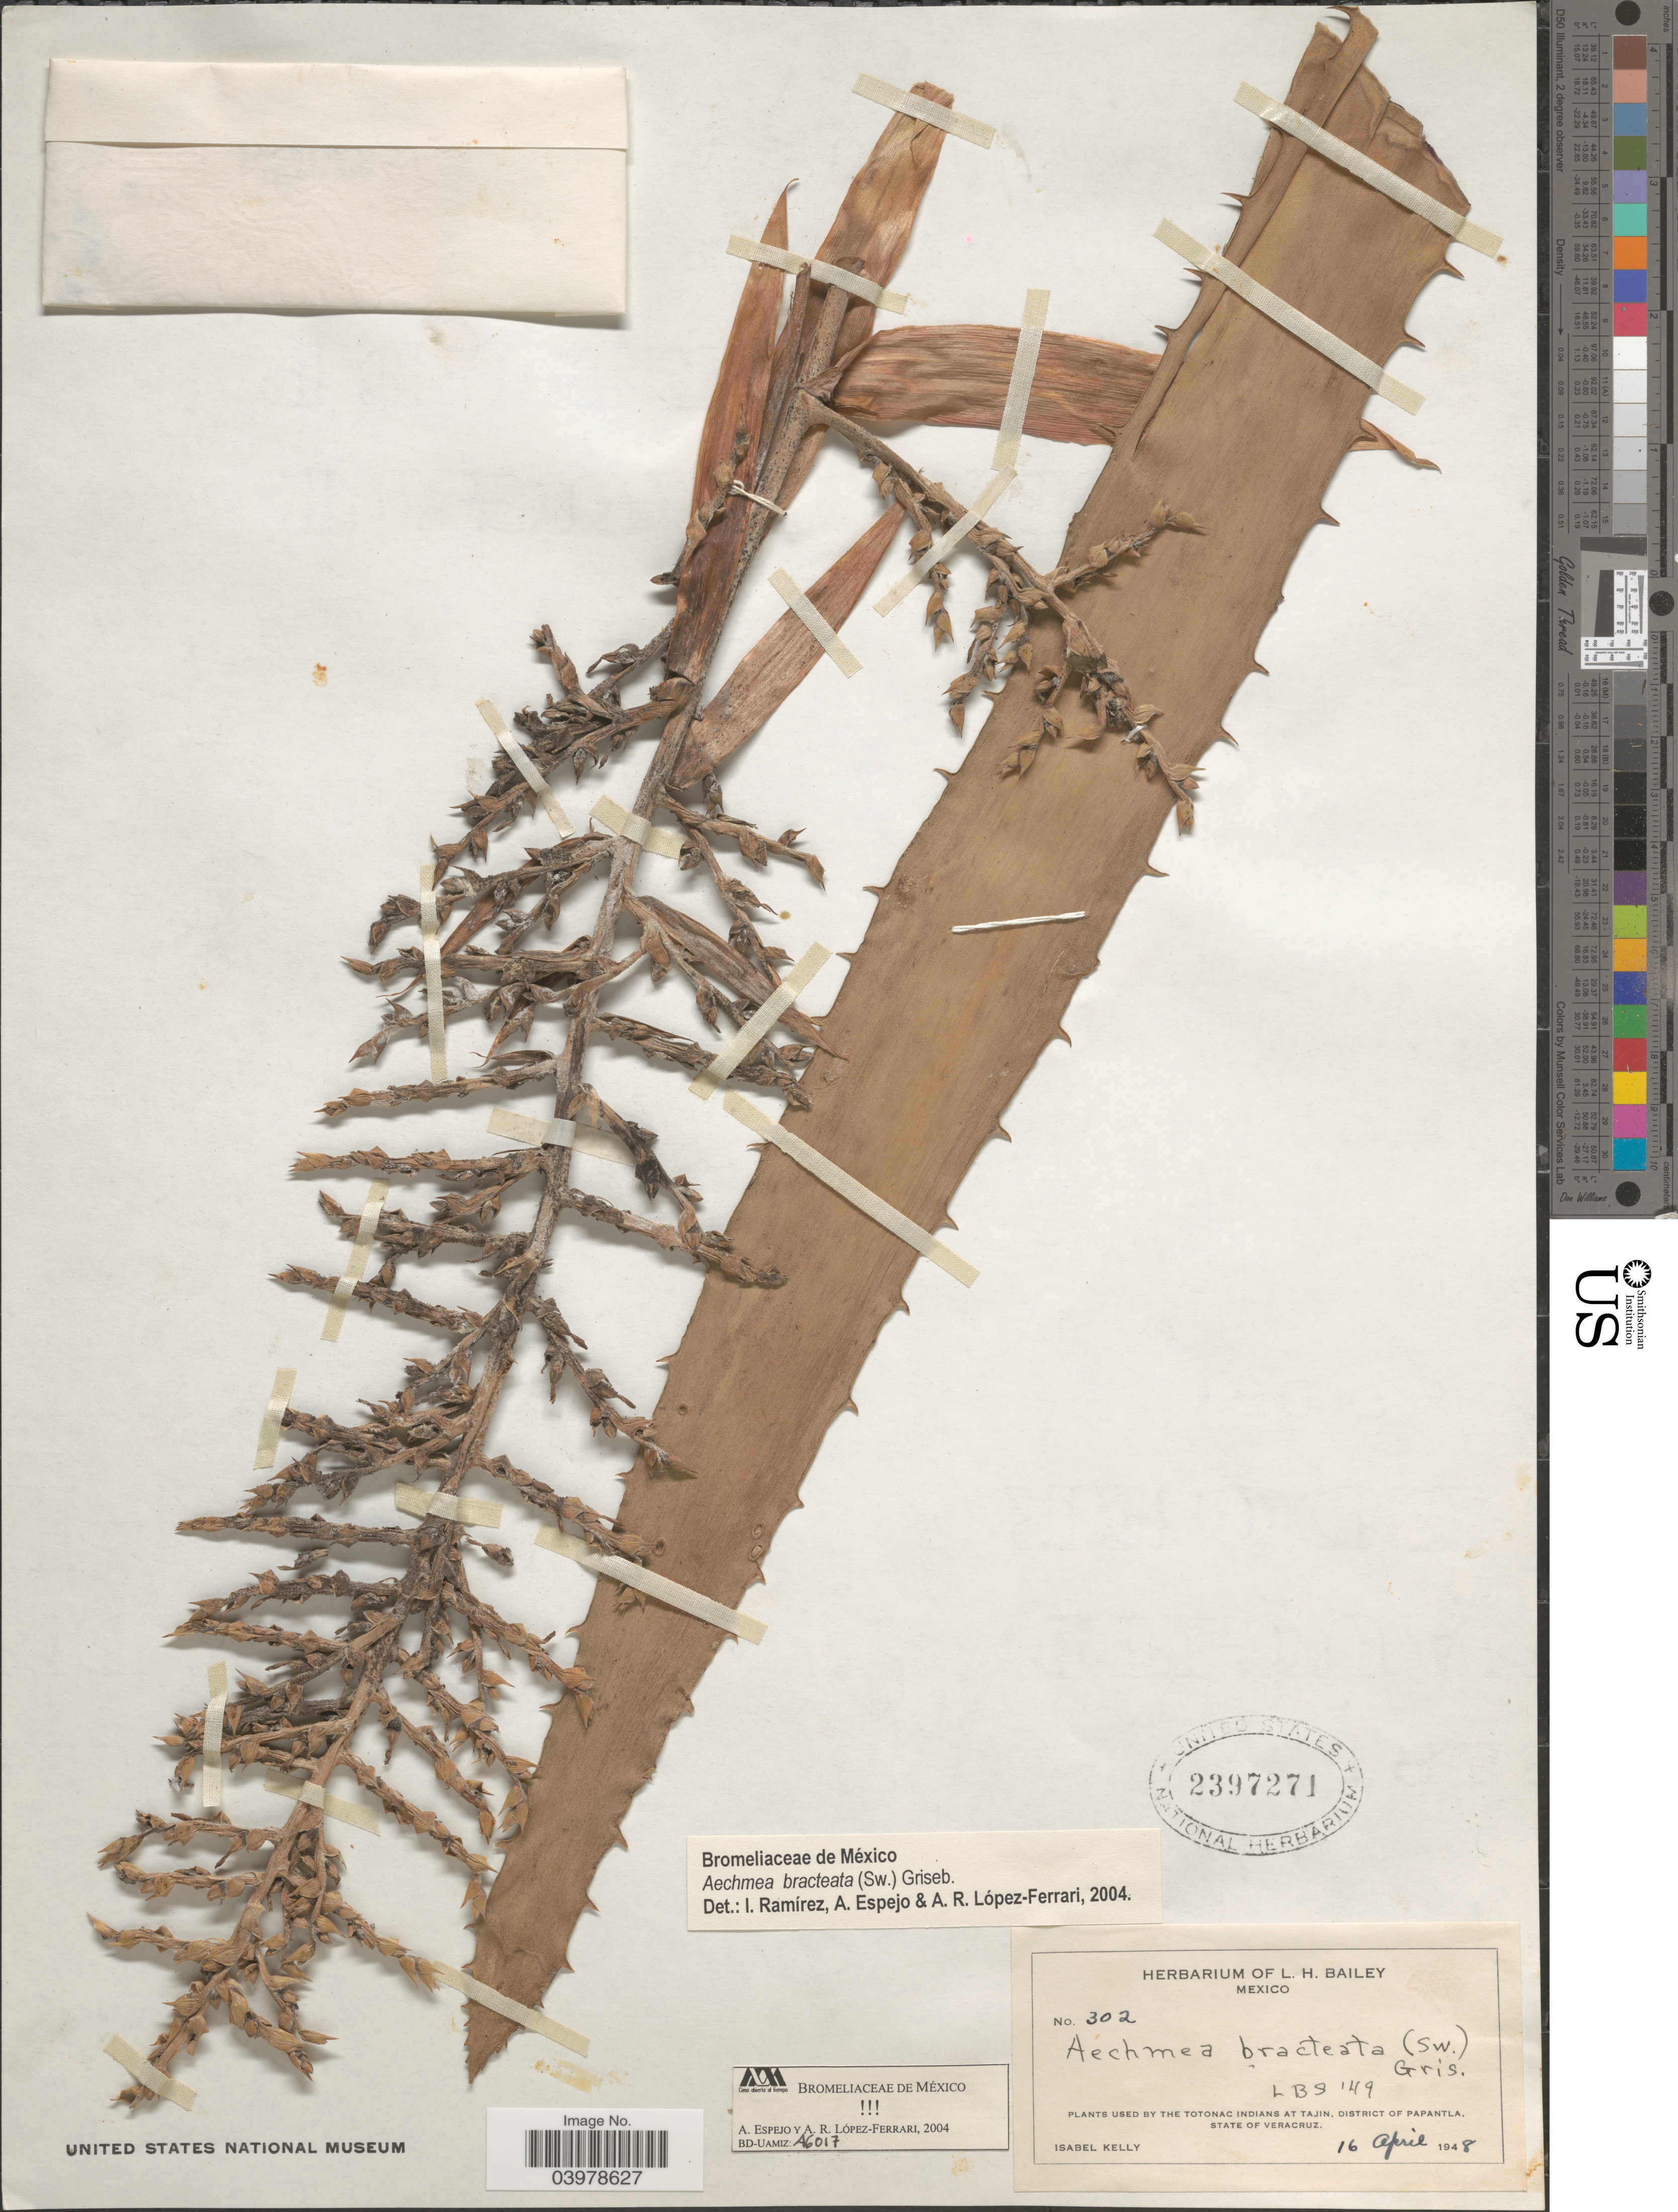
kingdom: Plantae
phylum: Tracheophyta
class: Liliopsida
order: Poales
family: Bromeliaceae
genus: Aechmea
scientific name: Aechmea bracteata var. bracteata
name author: (Sw.) Griseb.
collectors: I. Kelly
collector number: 302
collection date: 1948-04-16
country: Mexico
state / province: Veracruz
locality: Used by the Totonac Indians at Tajin, District of Papantla. State of Veracruz.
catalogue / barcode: US 2397271